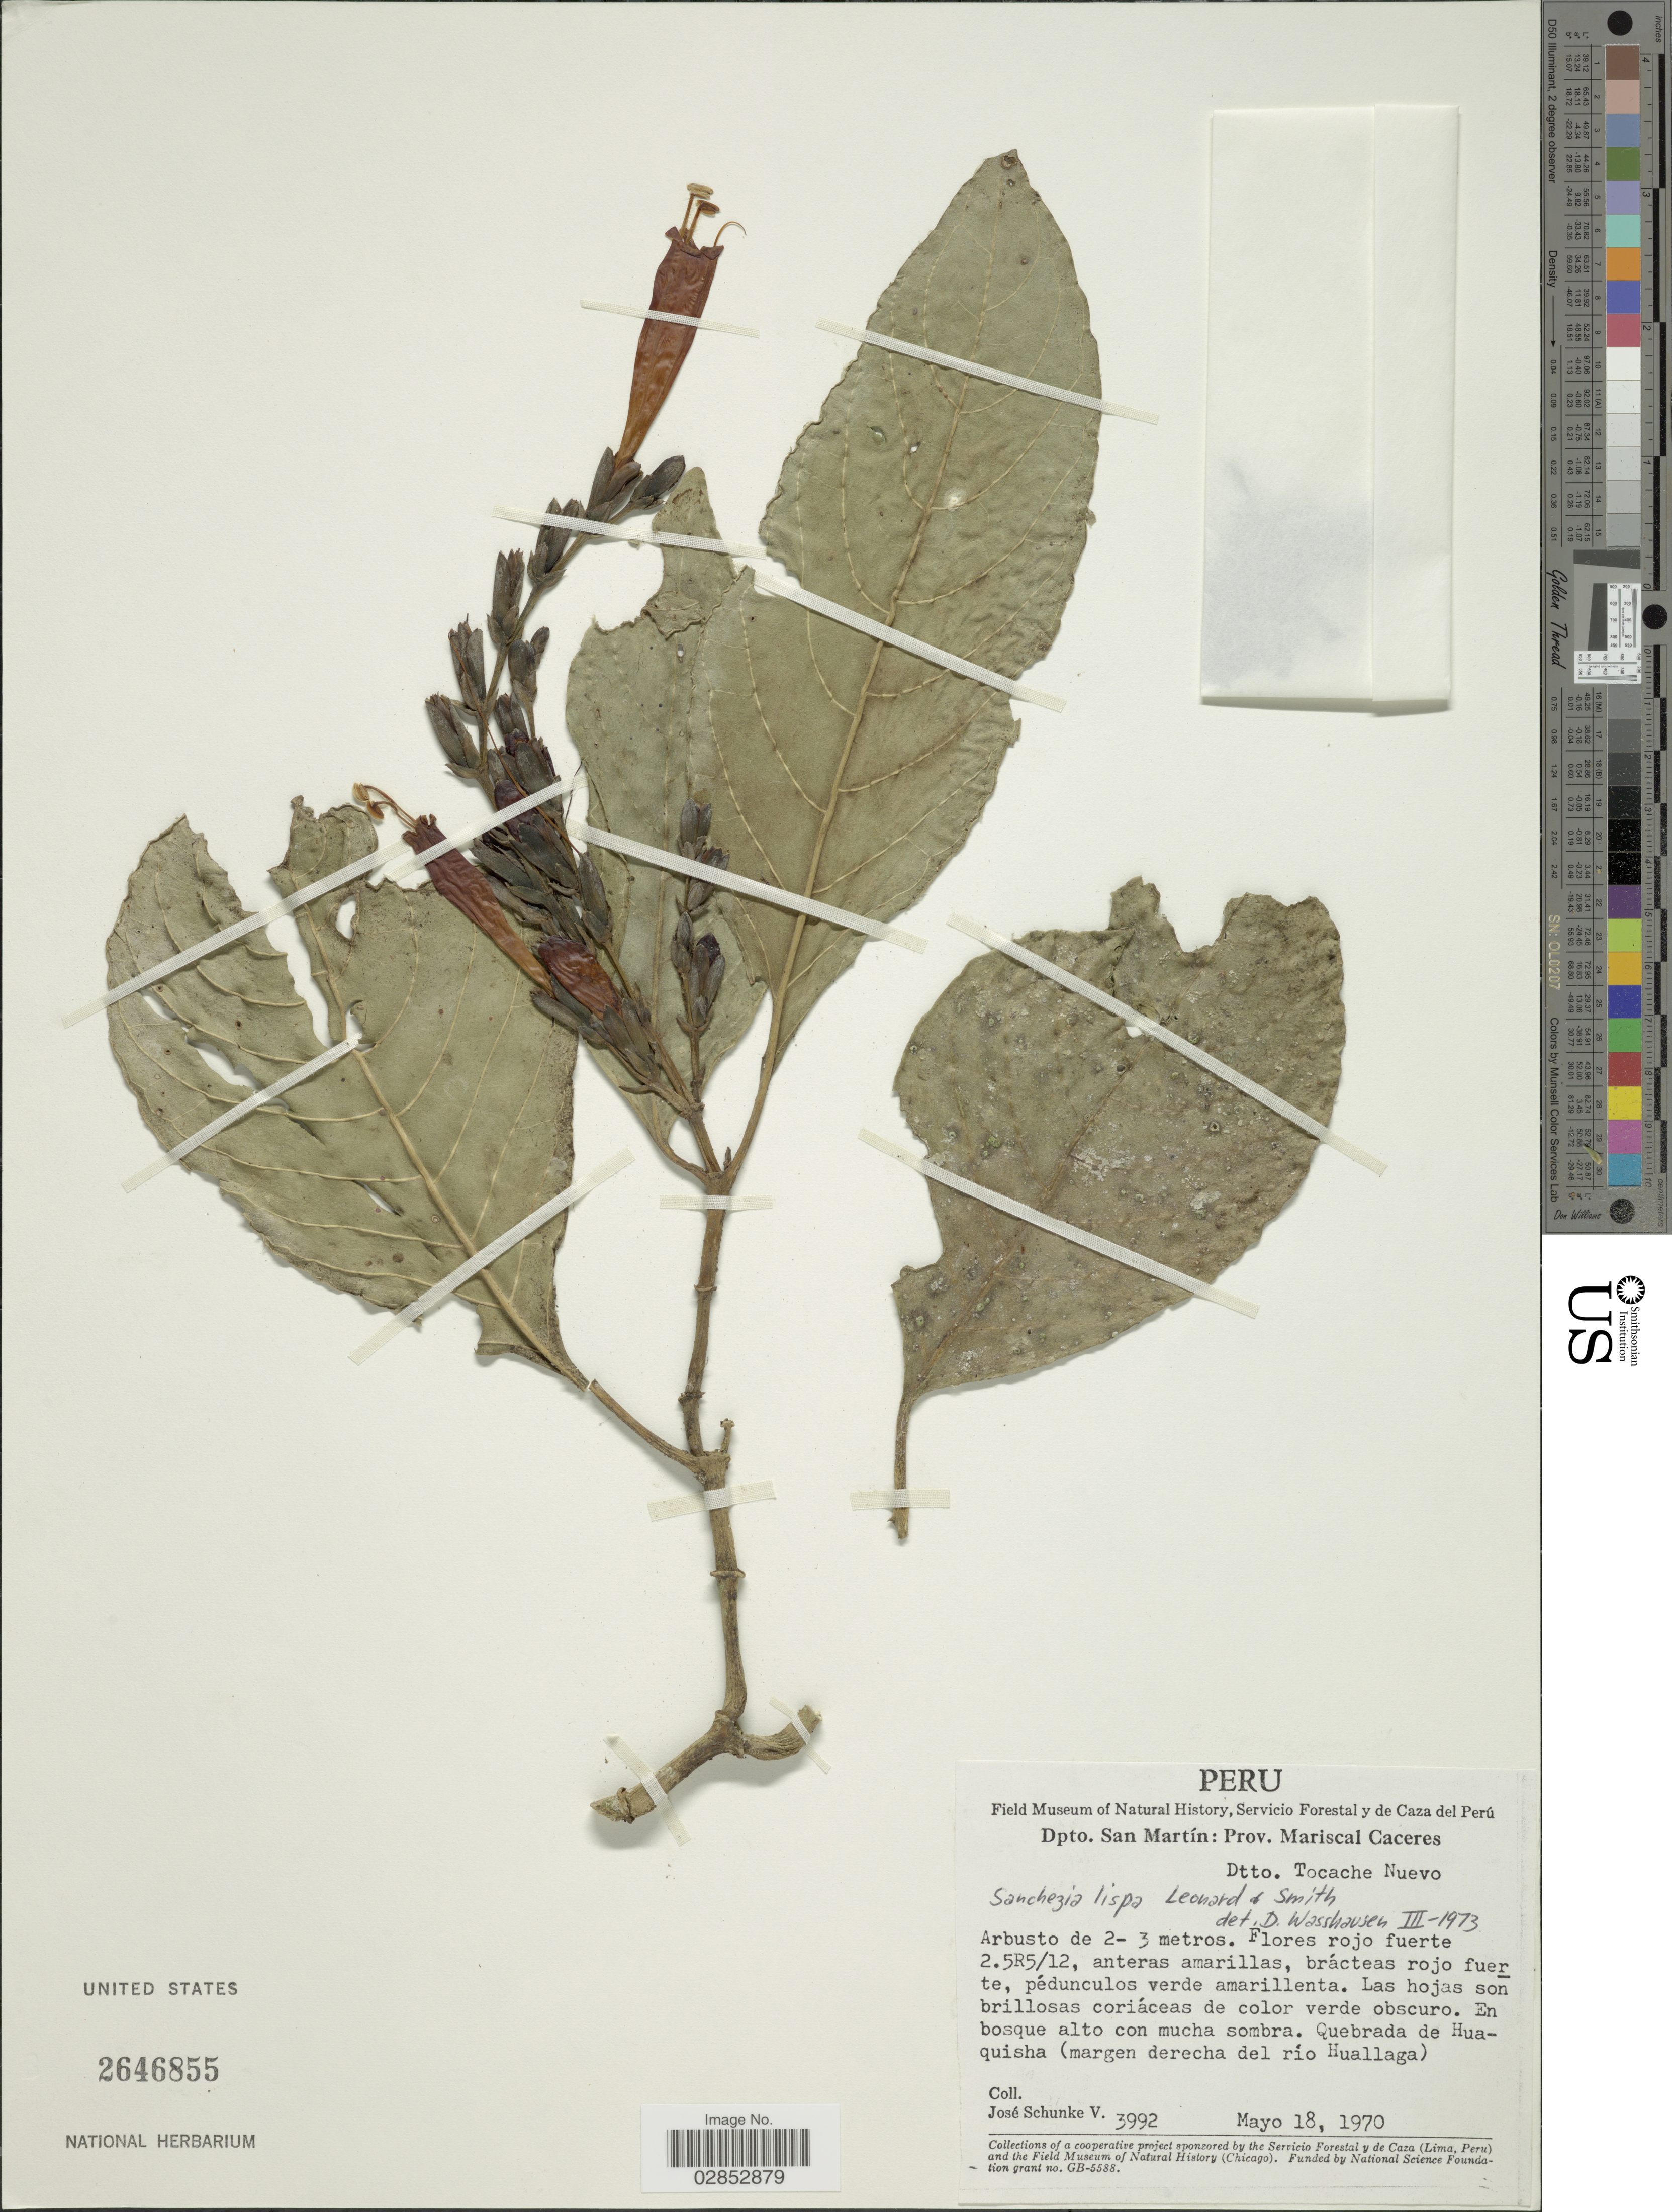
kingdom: Plantae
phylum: Tracheophyta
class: Magnoliopsida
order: Lamiales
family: Acanthaceae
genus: Sanchezia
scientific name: Sanchezia ferreyrae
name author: Leonard & L.B. Sm.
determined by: Azevedo, Igor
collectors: J. Schunke Vigo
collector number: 3992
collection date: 1970-05-18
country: Peru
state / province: San Martín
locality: Dpto. San Martin: Prov. Mariscal Caceres. Dtto. Tocache Nuevo. Quebrada de Huaquisha (margen derecha del río Huallaga).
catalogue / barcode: US 2646855